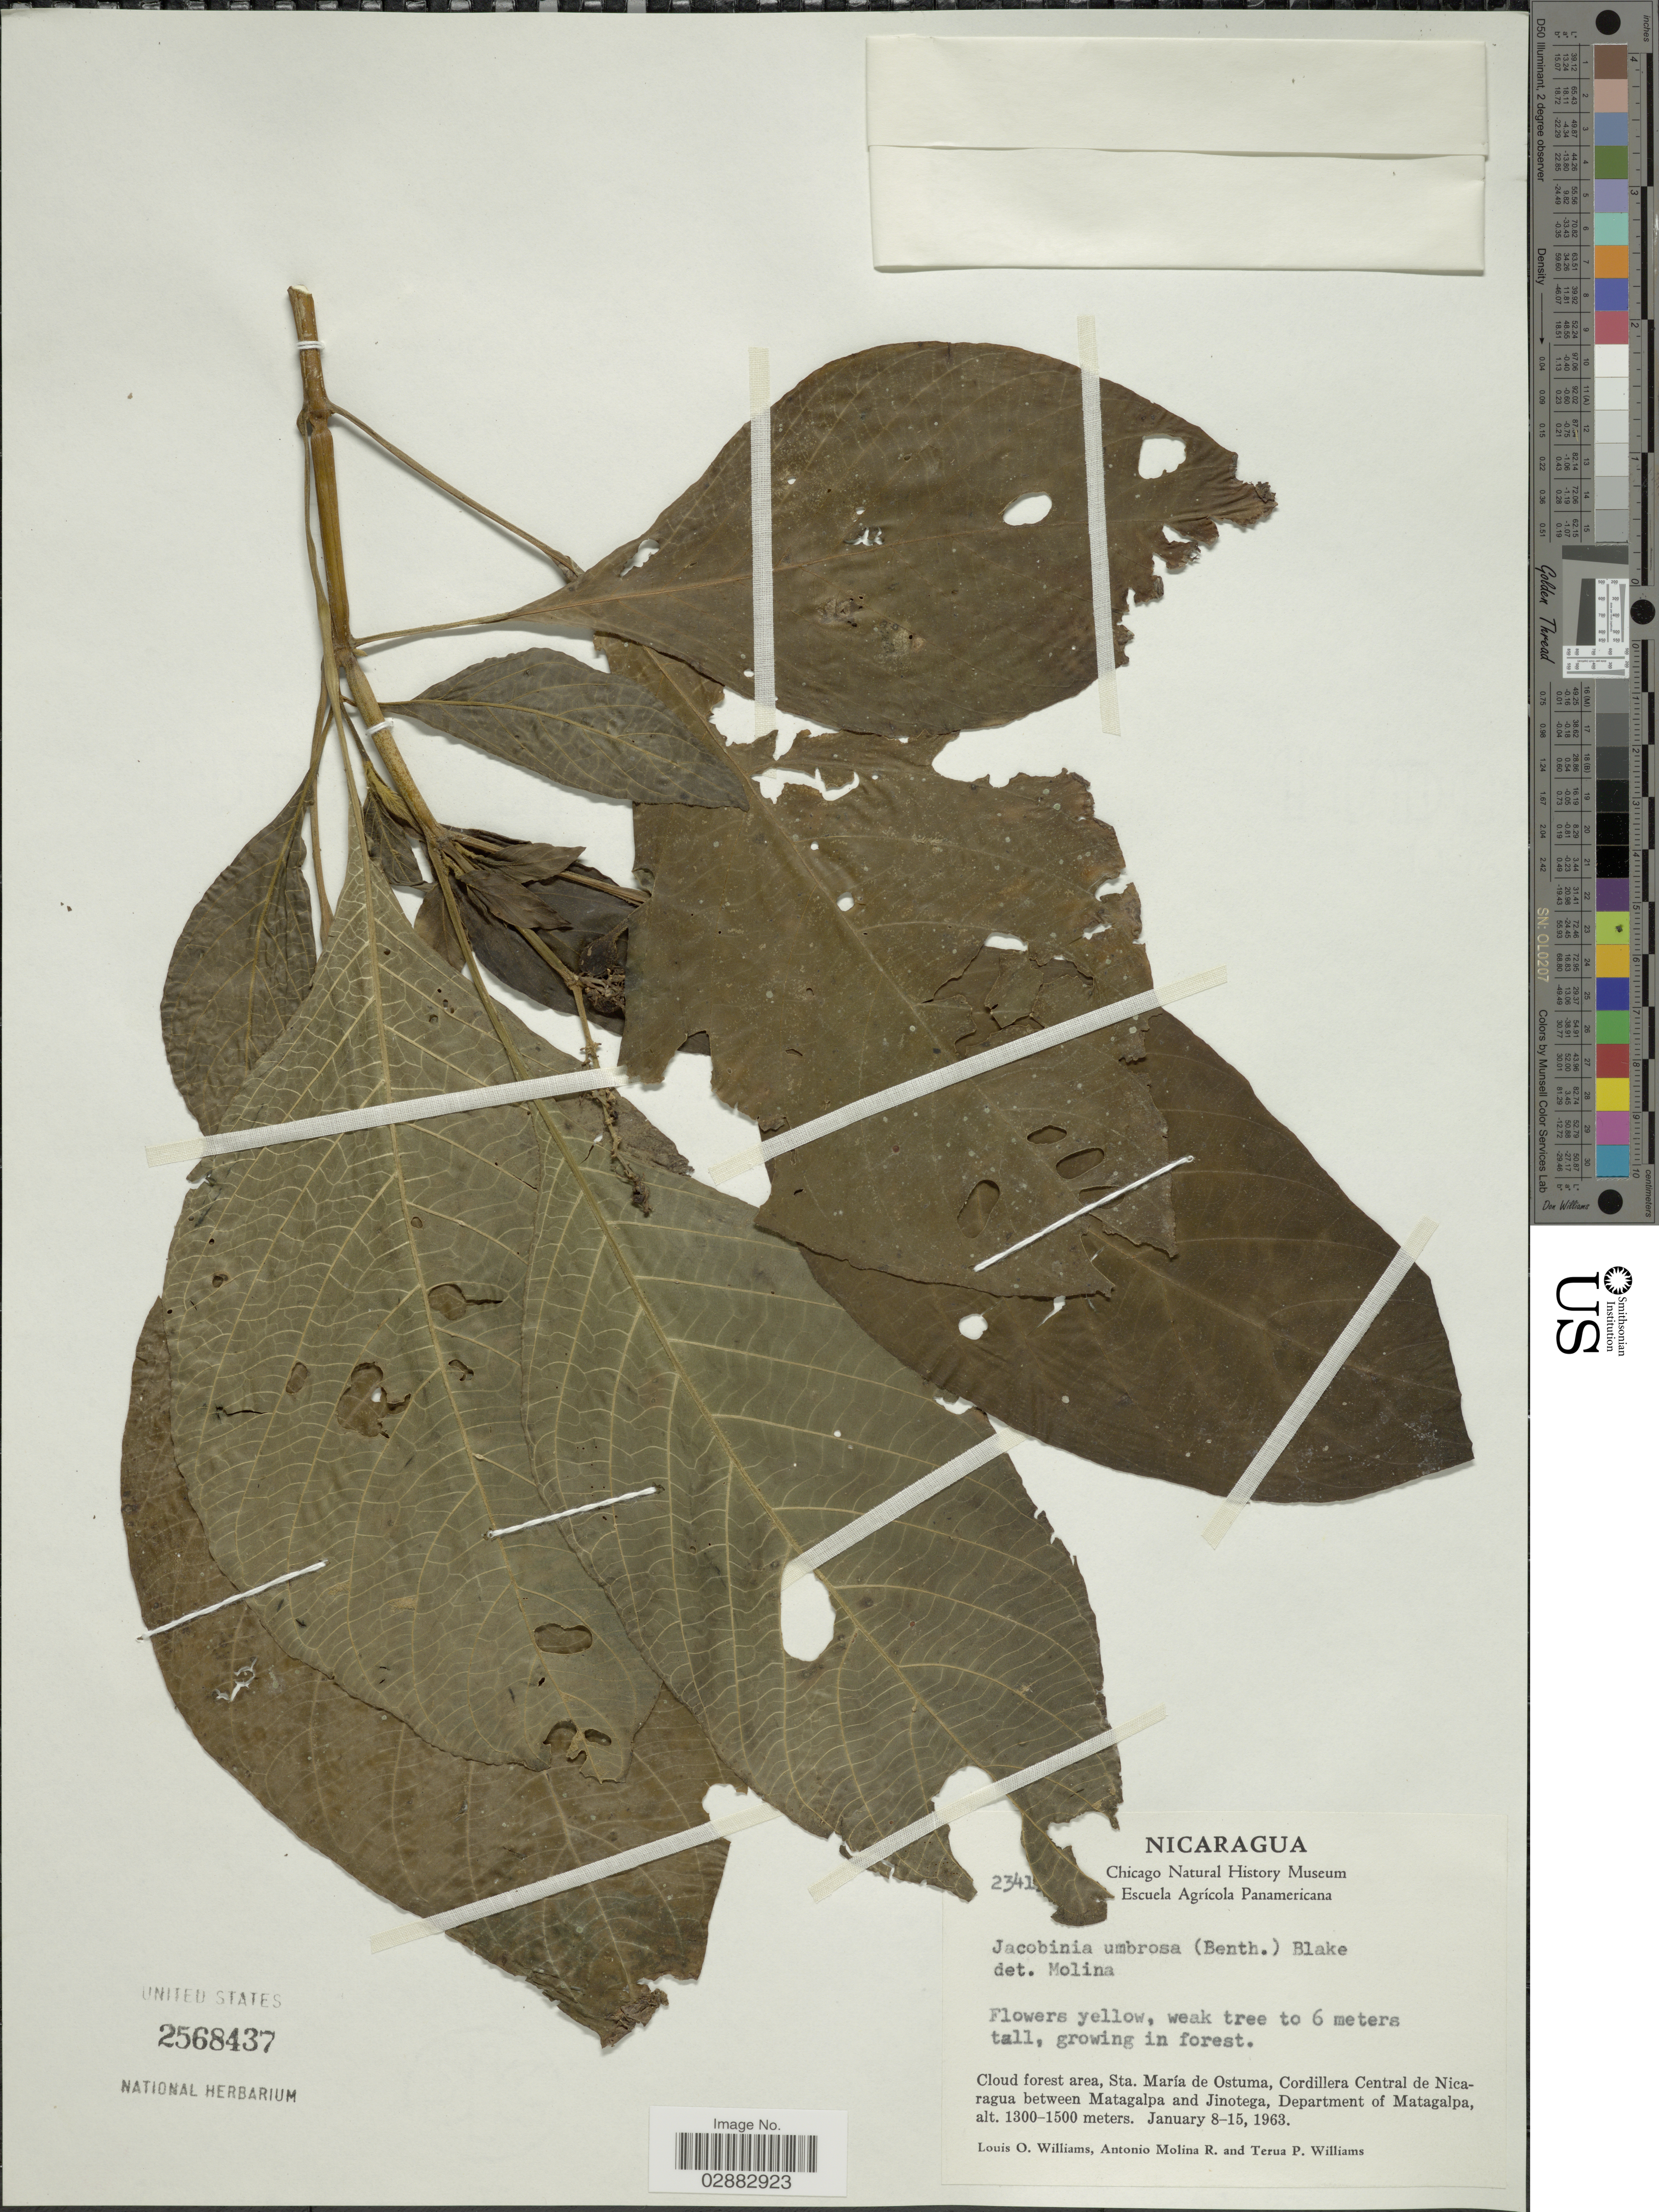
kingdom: Plantae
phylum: Tracheophyta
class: Magnoliopsida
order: Lamiales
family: Acanthaceae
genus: Jacobinia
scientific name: Jacobinia umbrosa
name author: (Benth.) S.F. Blake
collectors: L. O. Williams, A. Molina R. & T. Williams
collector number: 2341!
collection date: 1963-01-08/1963-01-15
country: Nicaragua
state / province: Matagalpa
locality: Cloud forest area, Sta. María de Ostuma, Cordillera Central de Nicaragua between Matagalpa and Jinotega, Department of Matagalpa.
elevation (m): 1300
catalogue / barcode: US 2568437